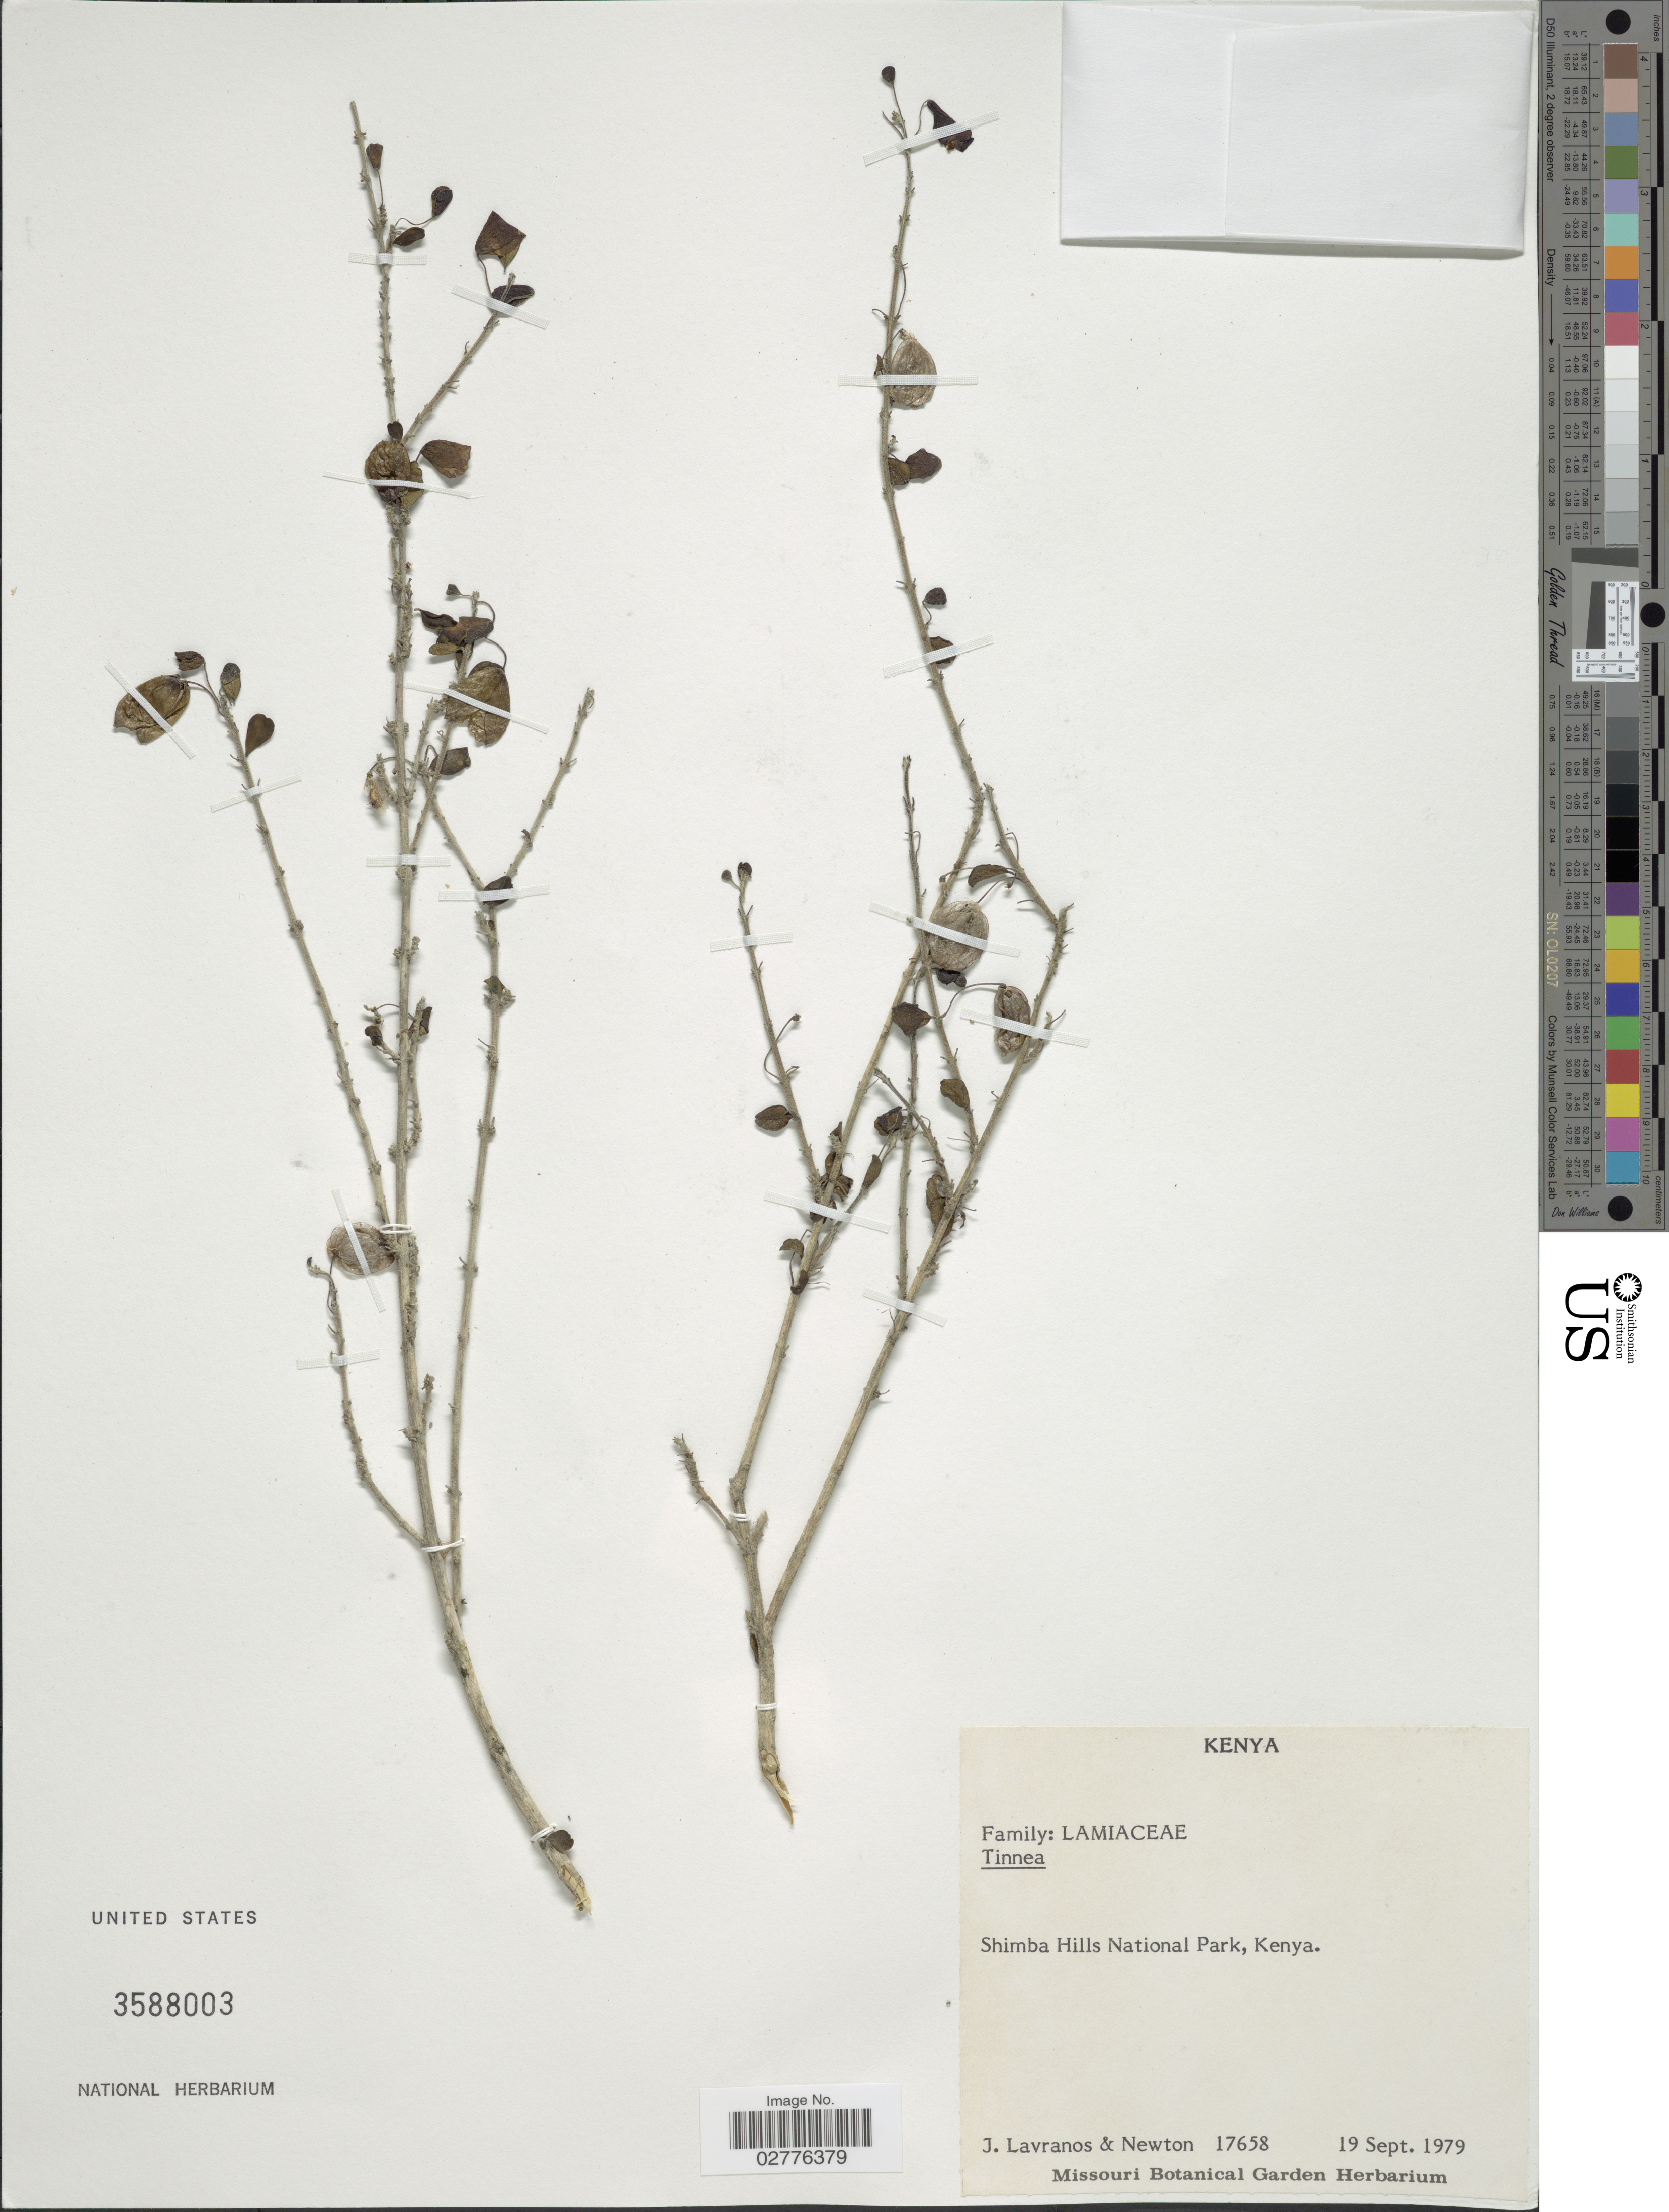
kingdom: Plantae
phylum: Tracheophyta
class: Magnoliopsida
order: Lamiales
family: Lamiaceae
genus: Tinnea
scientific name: Tinnea sp.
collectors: J. Lavranos & -. Newton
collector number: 17658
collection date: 1979-09-19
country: Kenya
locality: Shimba Hills National Park.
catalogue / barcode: US 3588003